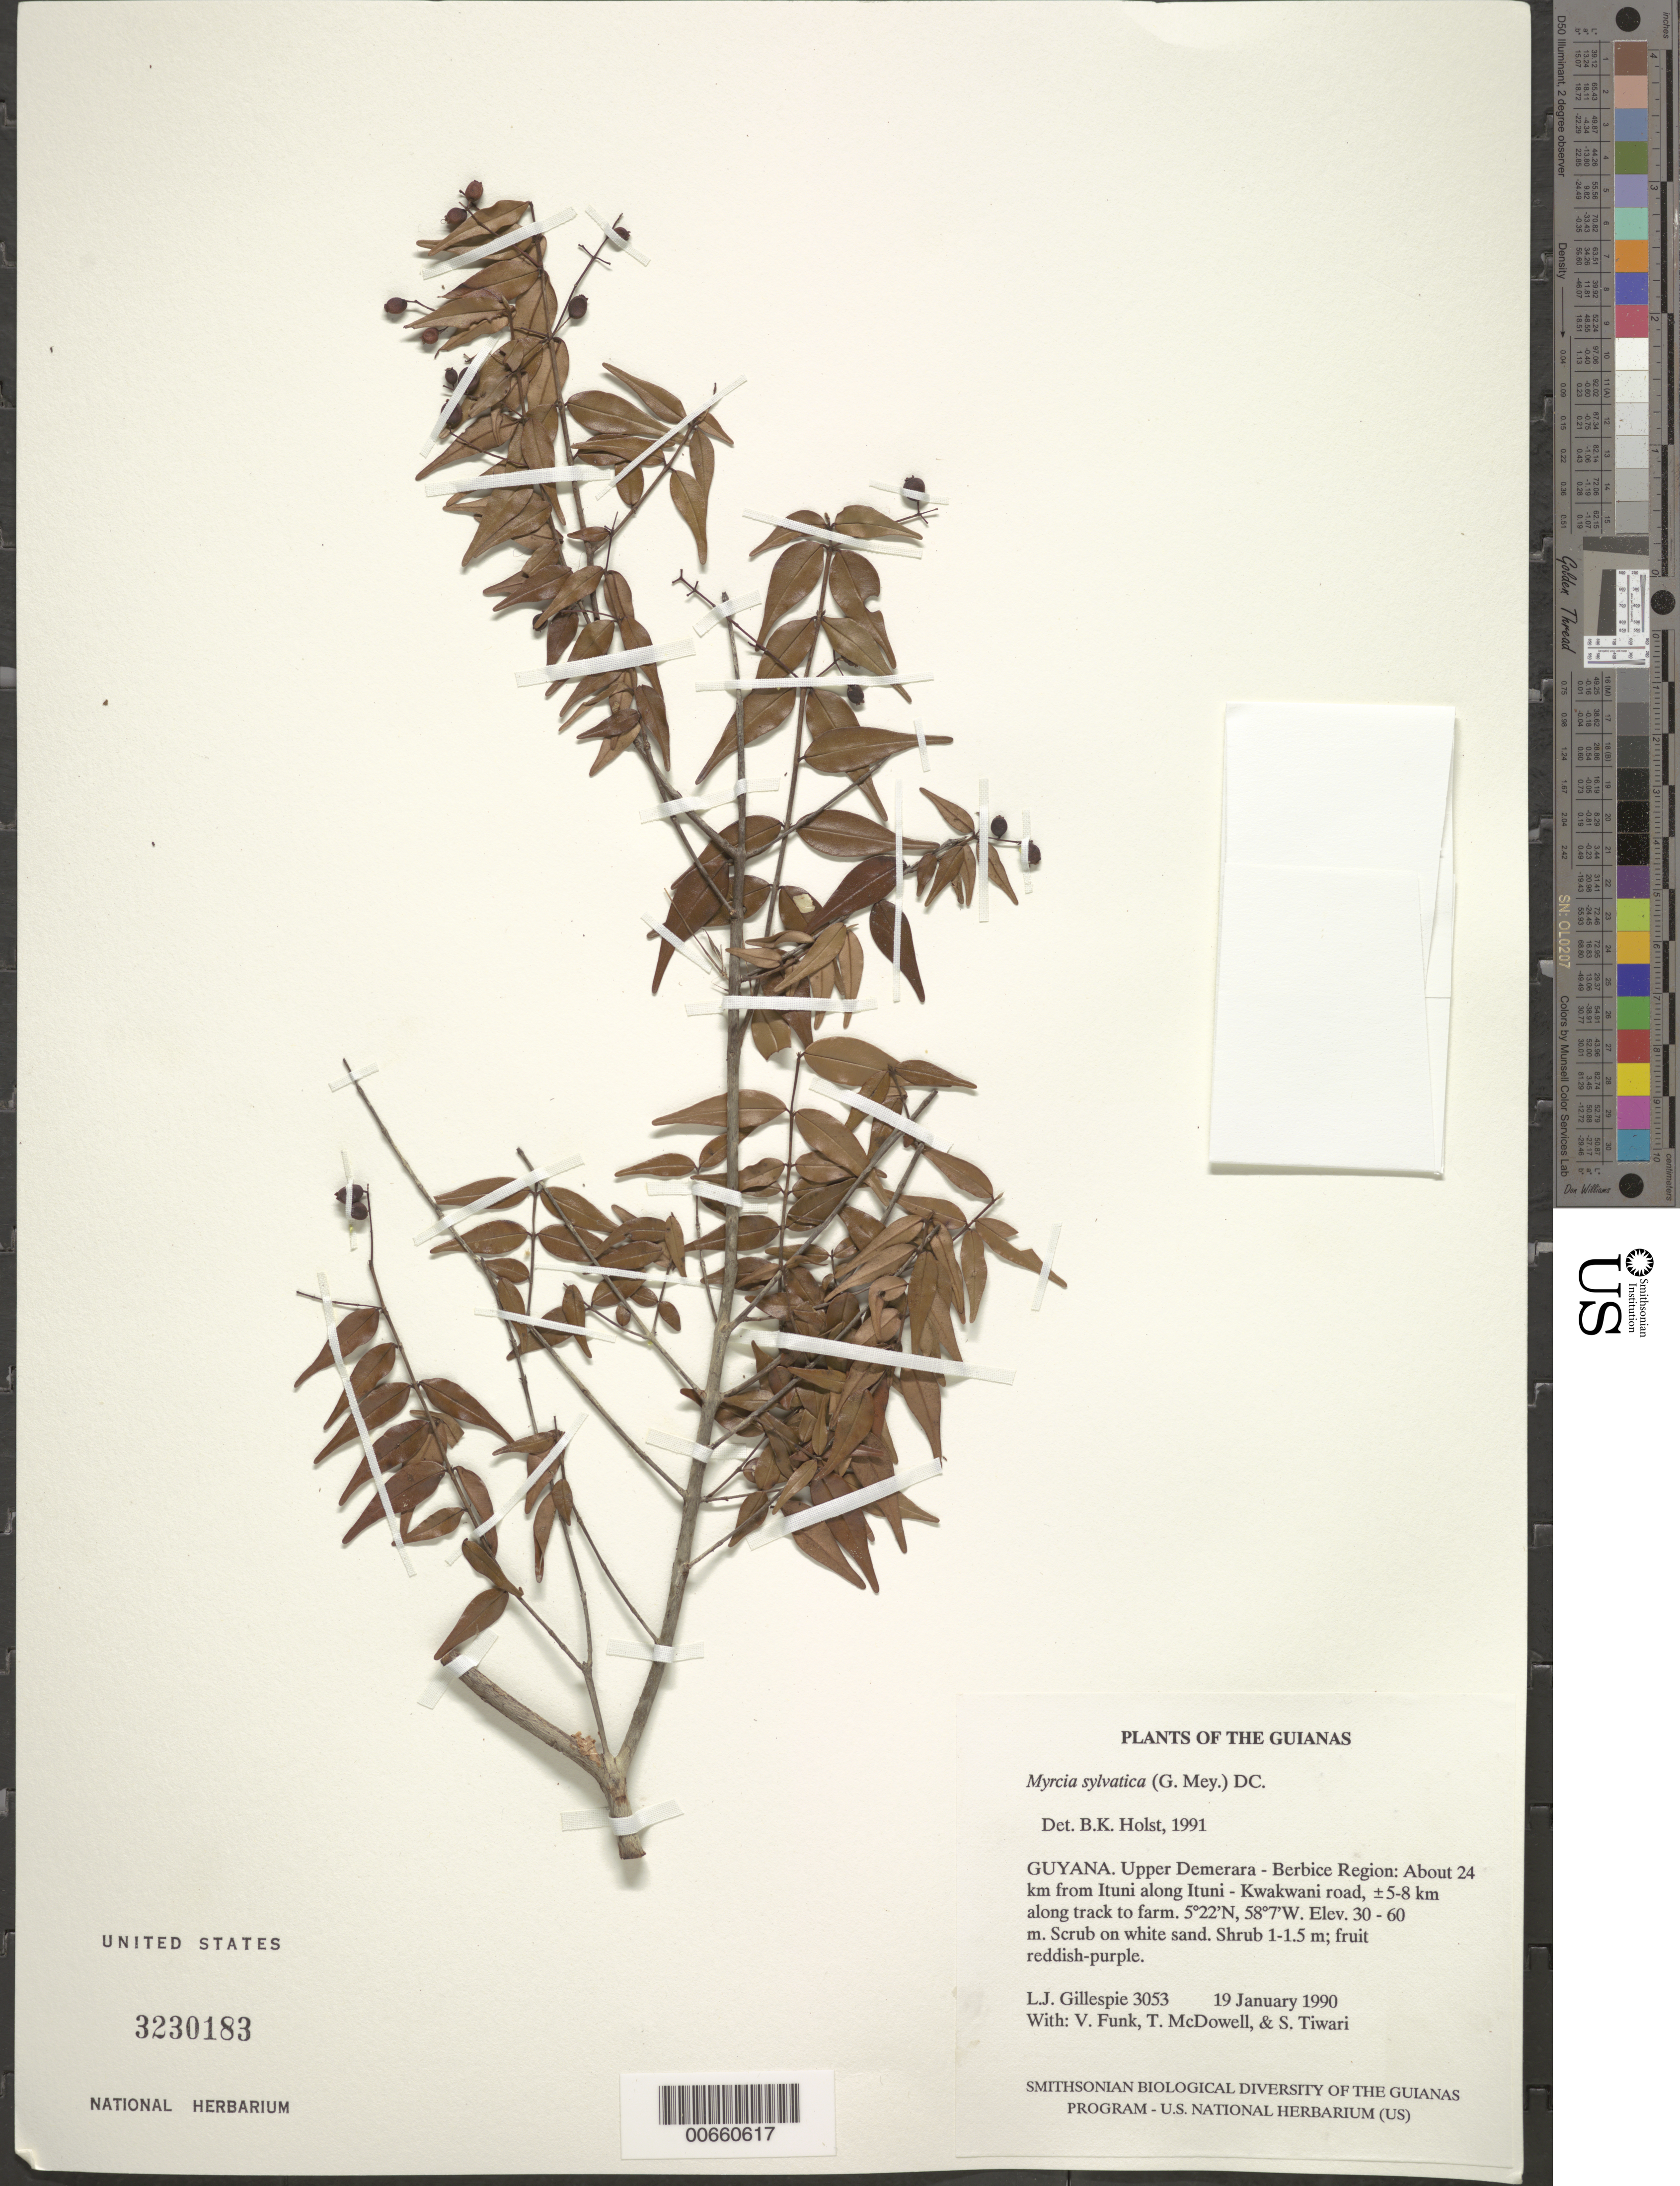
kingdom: Plantae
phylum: Tracheophyta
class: Magnoliopsida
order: Myrtales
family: Myrtaceae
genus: Myrcia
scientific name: Myrcia sylvatica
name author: (G. Mey.) DC.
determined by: Holst, Bruce K.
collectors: L. J. Gillespie, V. Funk, T. McDowell & S. Tiwari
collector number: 3053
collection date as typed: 19 January 1990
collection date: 1990-01-19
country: Guyana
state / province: U. Demerara-Berbice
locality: About 24 km from Ituni along Ituni - Kwakwani road, ±5-8 km along track to farm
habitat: Scrub on white sand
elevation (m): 30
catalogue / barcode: US 3230183